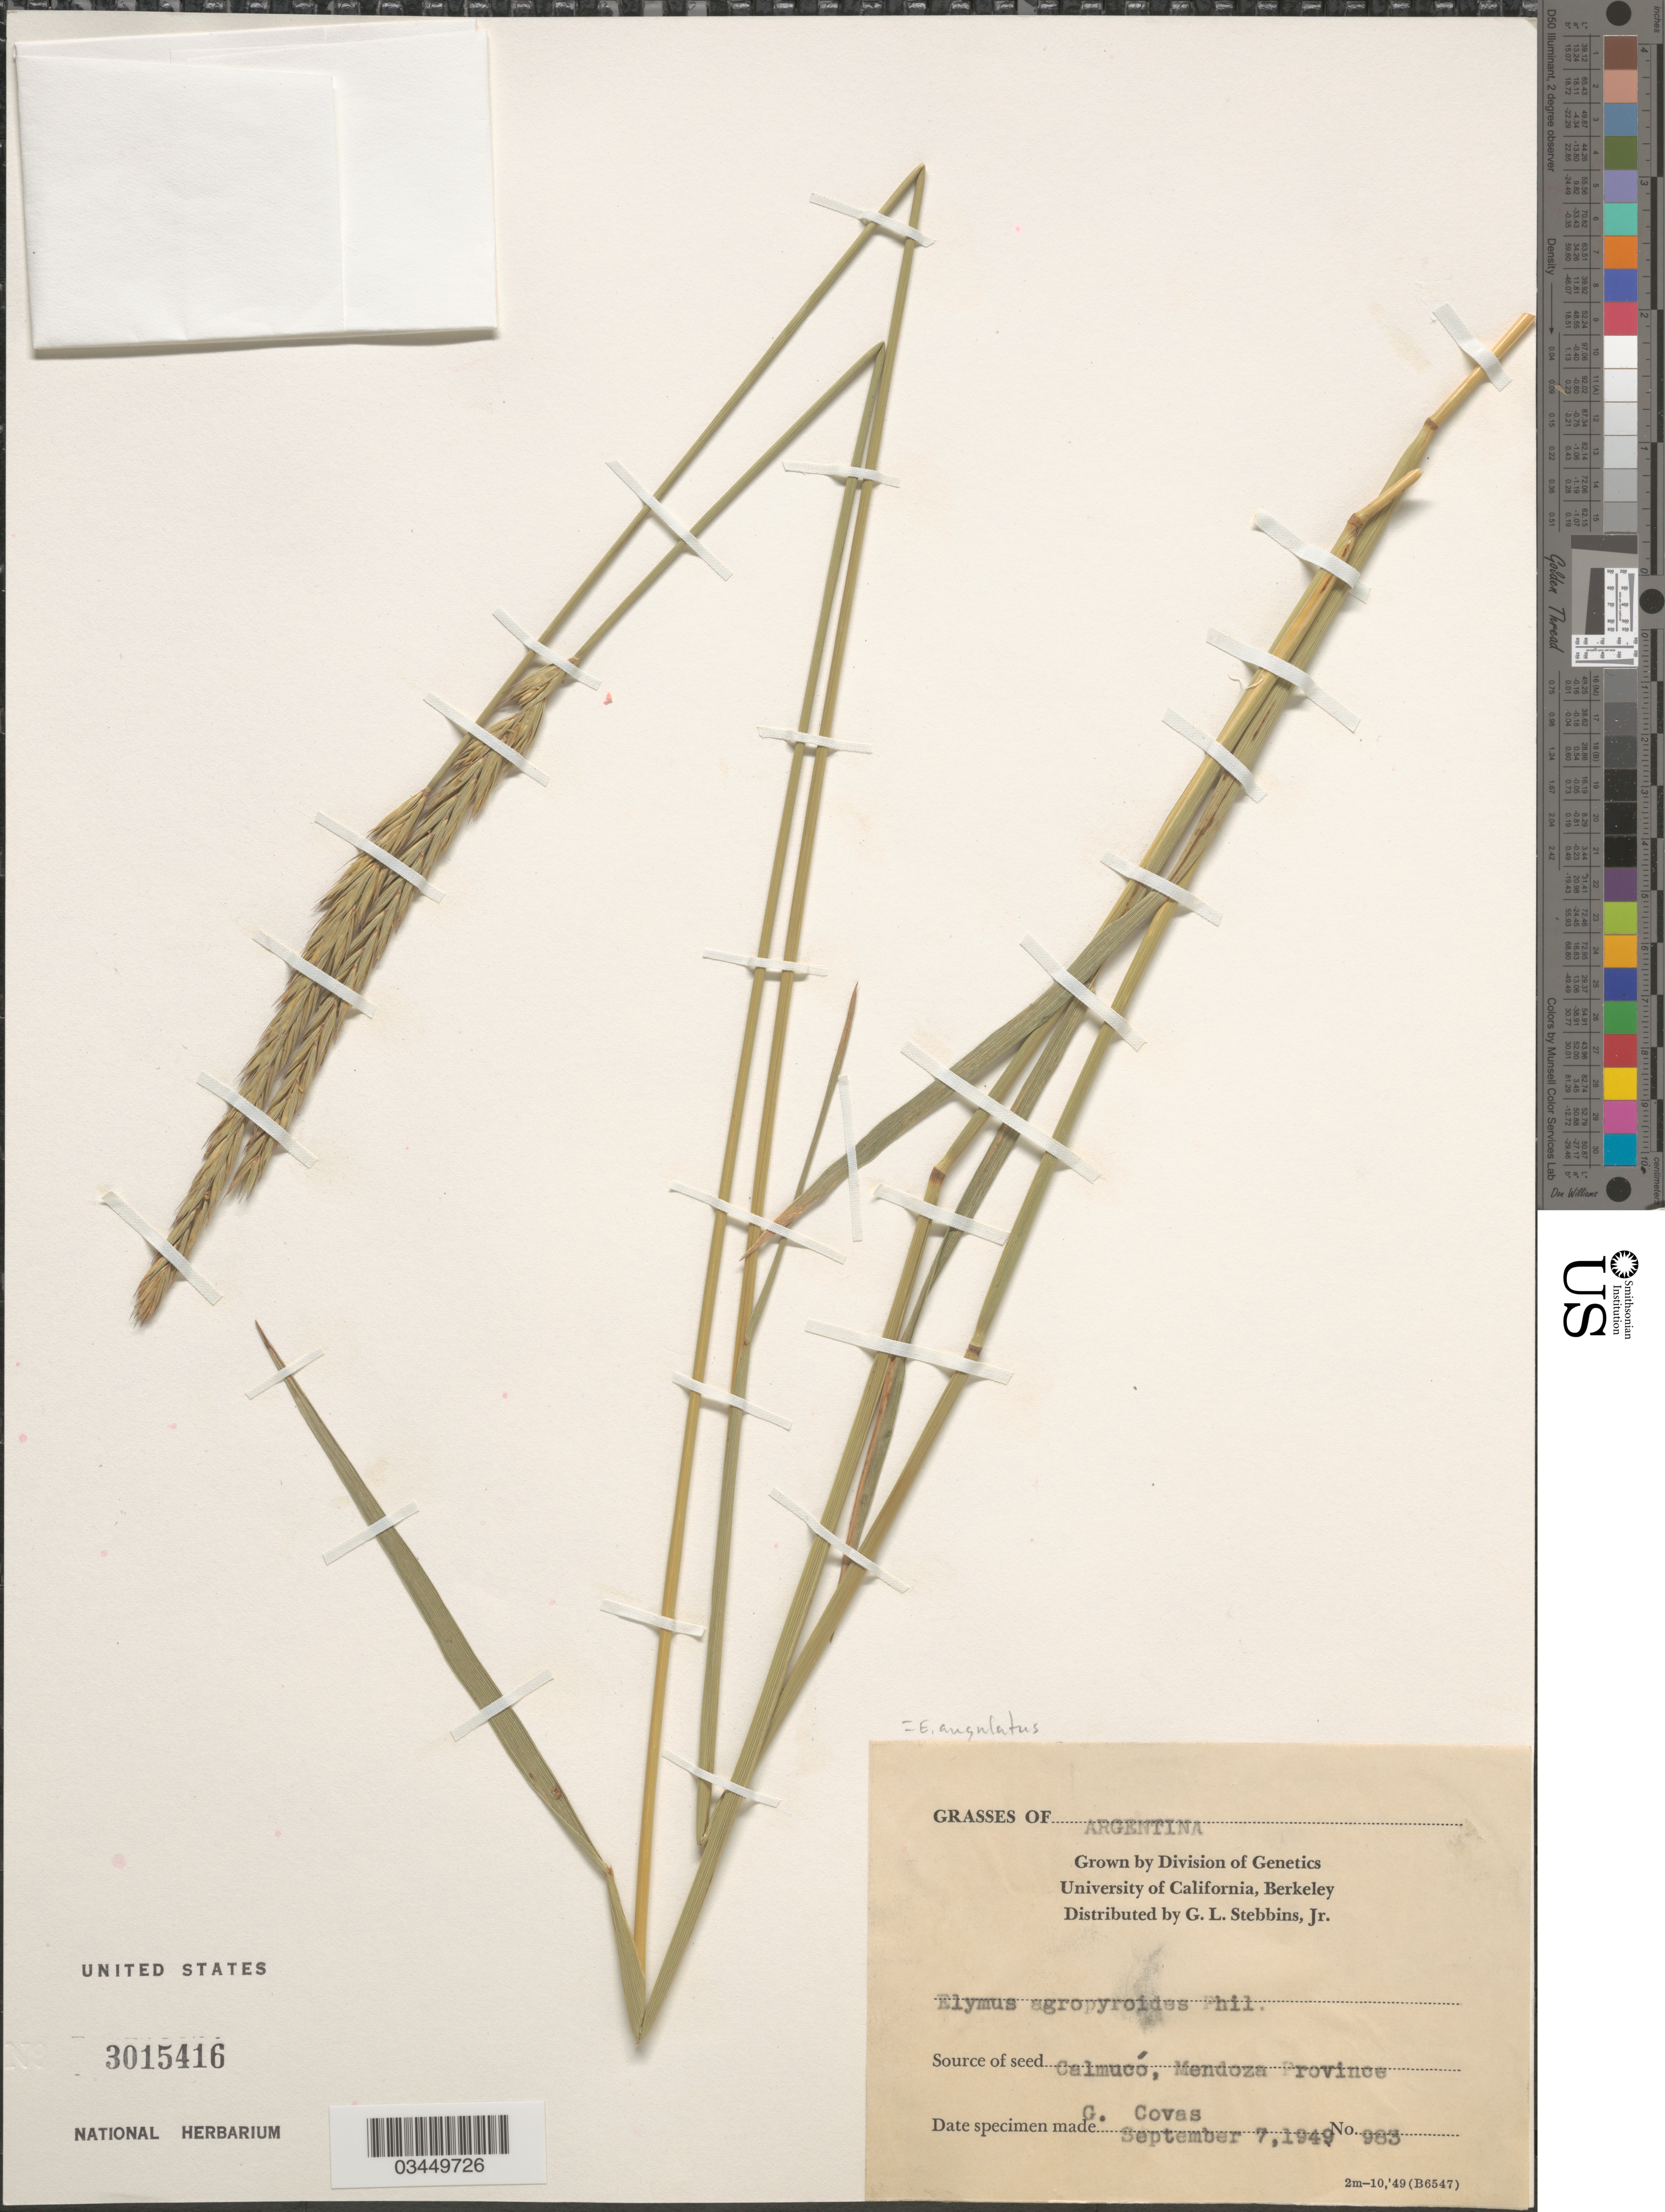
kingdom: Plantae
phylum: Tracheophyta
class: Liliopsida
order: Poales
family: Poaceae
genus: Elymus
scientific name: Elymus angulatus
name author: J. Presl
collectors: G. Covas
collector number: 983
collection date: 1949-09-07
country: United States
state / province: California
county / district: Alameda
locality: University of California, Berkeley.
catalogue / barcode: US 3015416